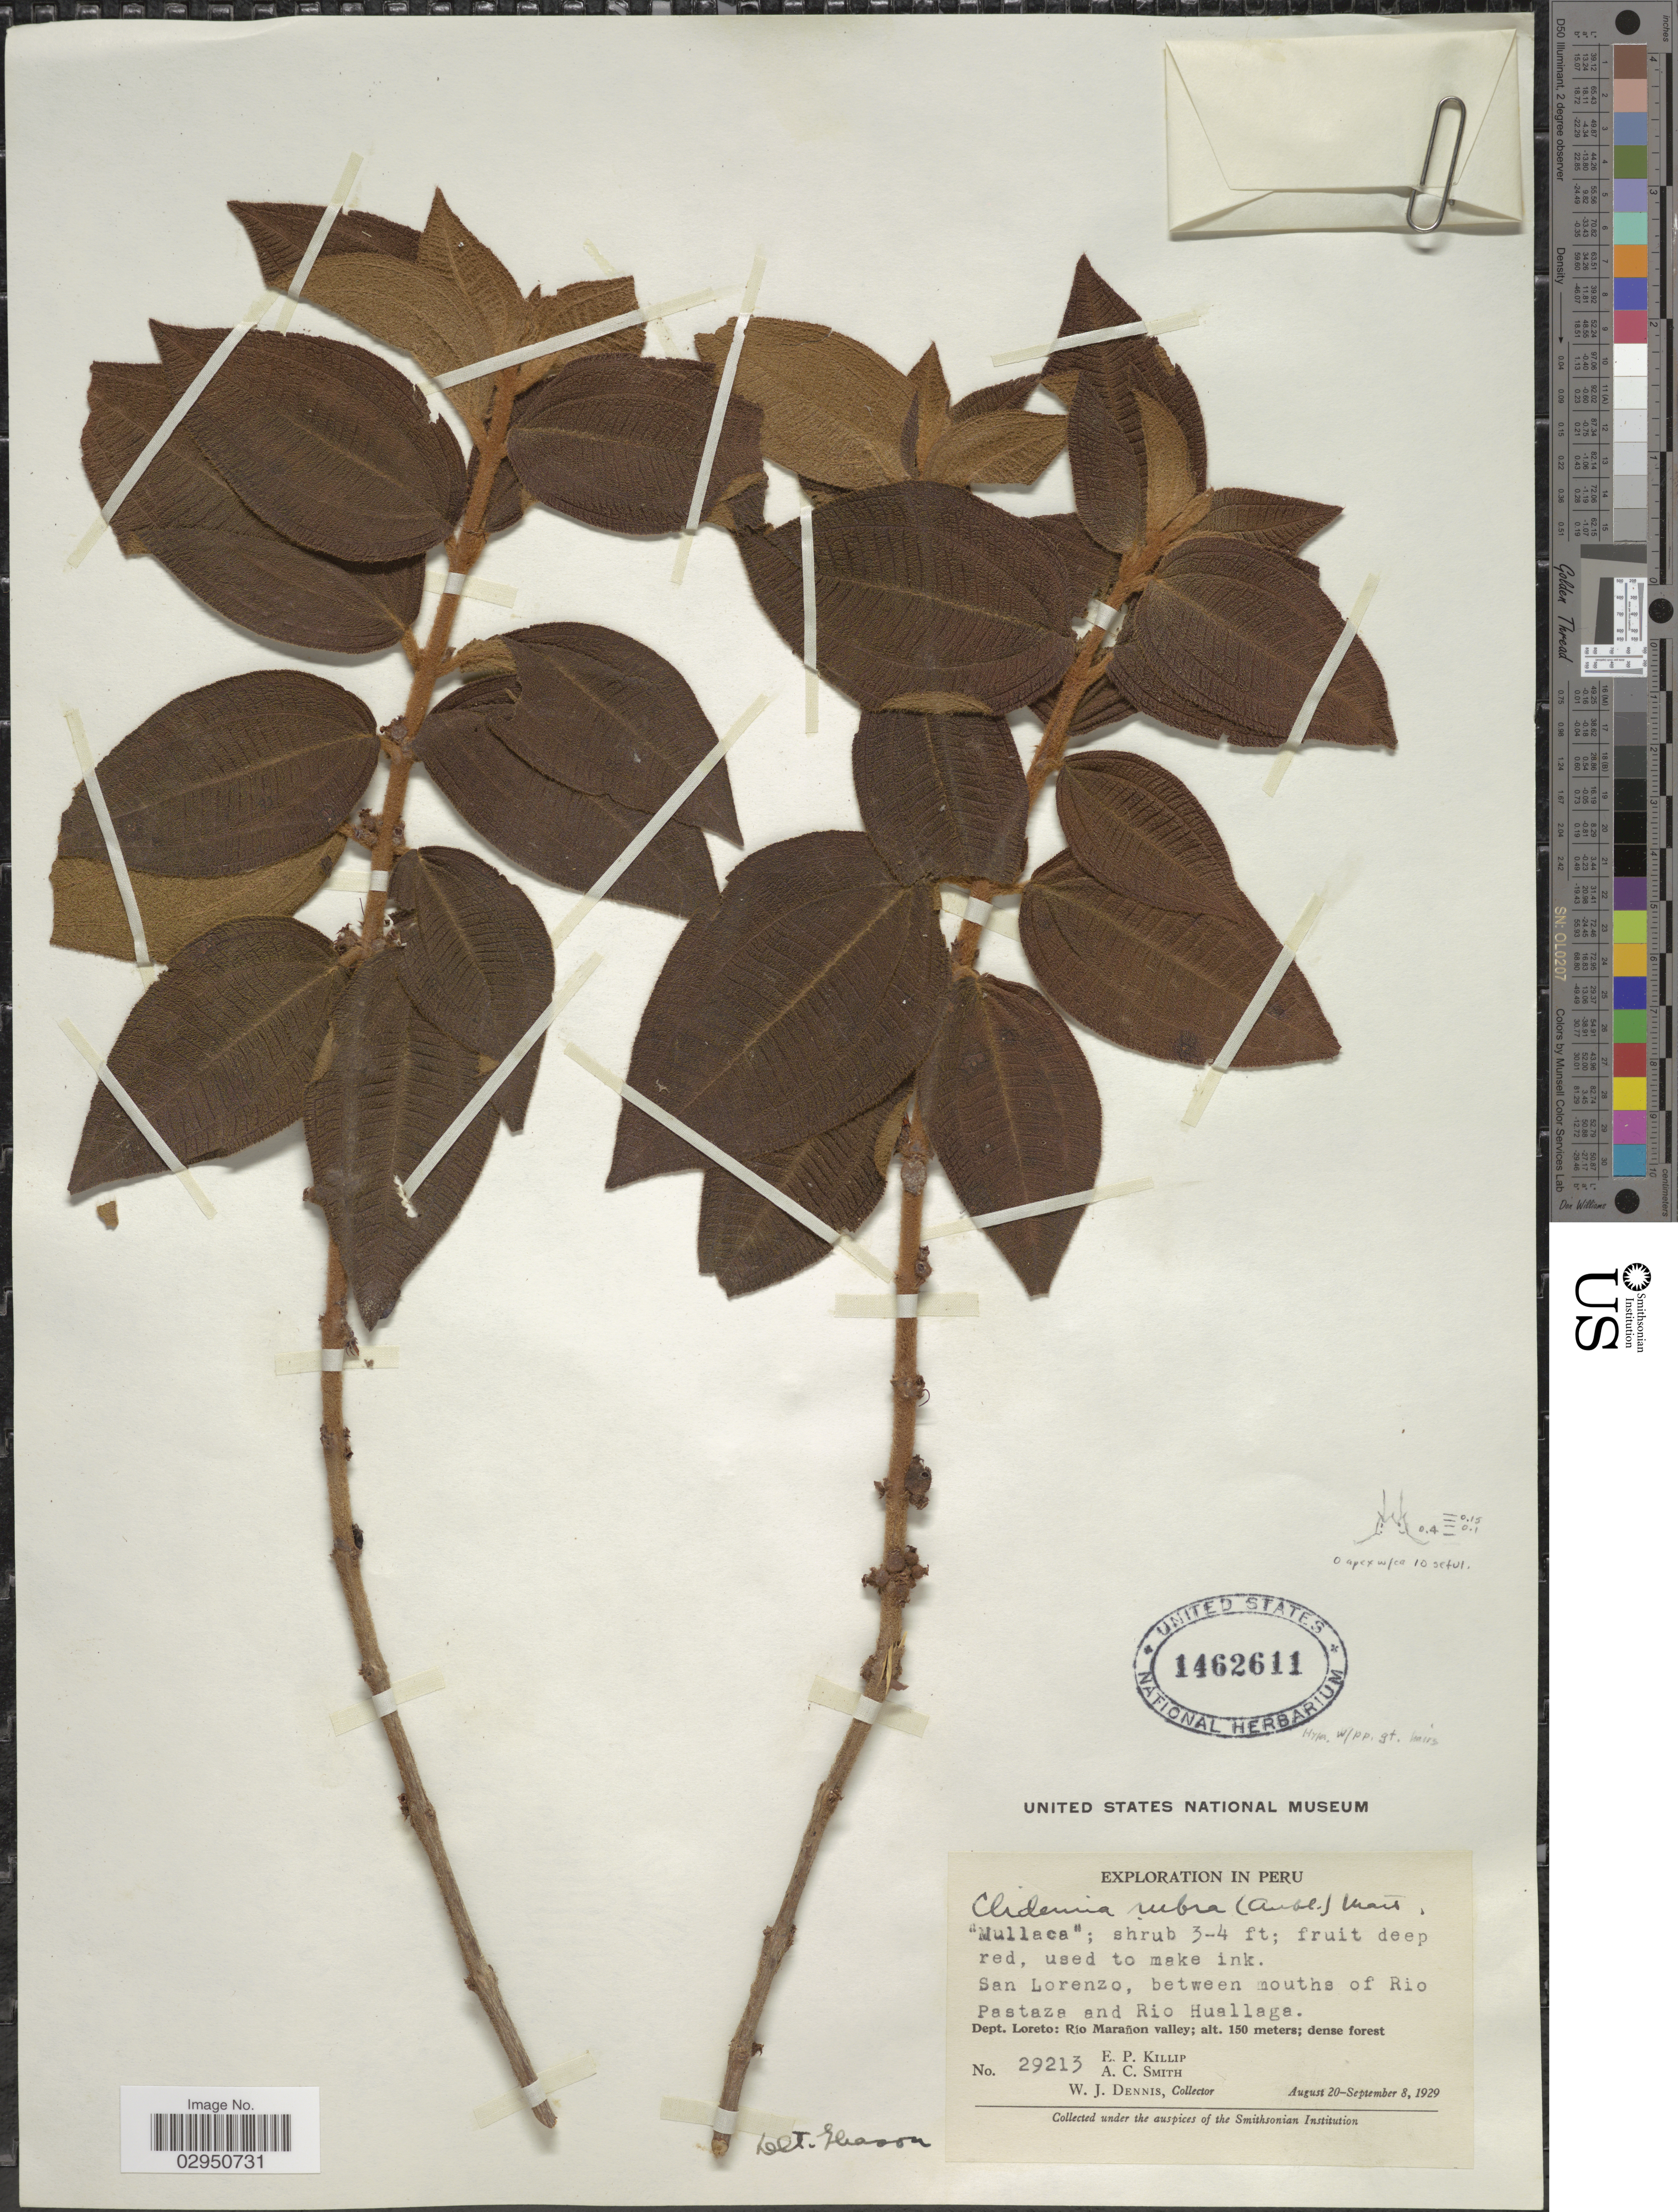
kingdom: Plantae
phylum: Tracheophyta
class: Magnoliopsida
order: Myrtales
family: Melastomataceae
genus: Clidemia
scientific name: Clidemia rubra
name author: (Aubl.) Mart.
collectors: E. P. Killip, A. C. Smith & W. J. Dennis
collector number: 29213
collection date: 1929-08-20/1929-09-08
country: Peru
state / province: Loreto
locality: San Lorenzo, between mouths of Rio Pastaza and Rio Huallaga. Dept. Loreto: Río Marañon valley.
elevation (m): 150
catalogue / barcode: US 1462611